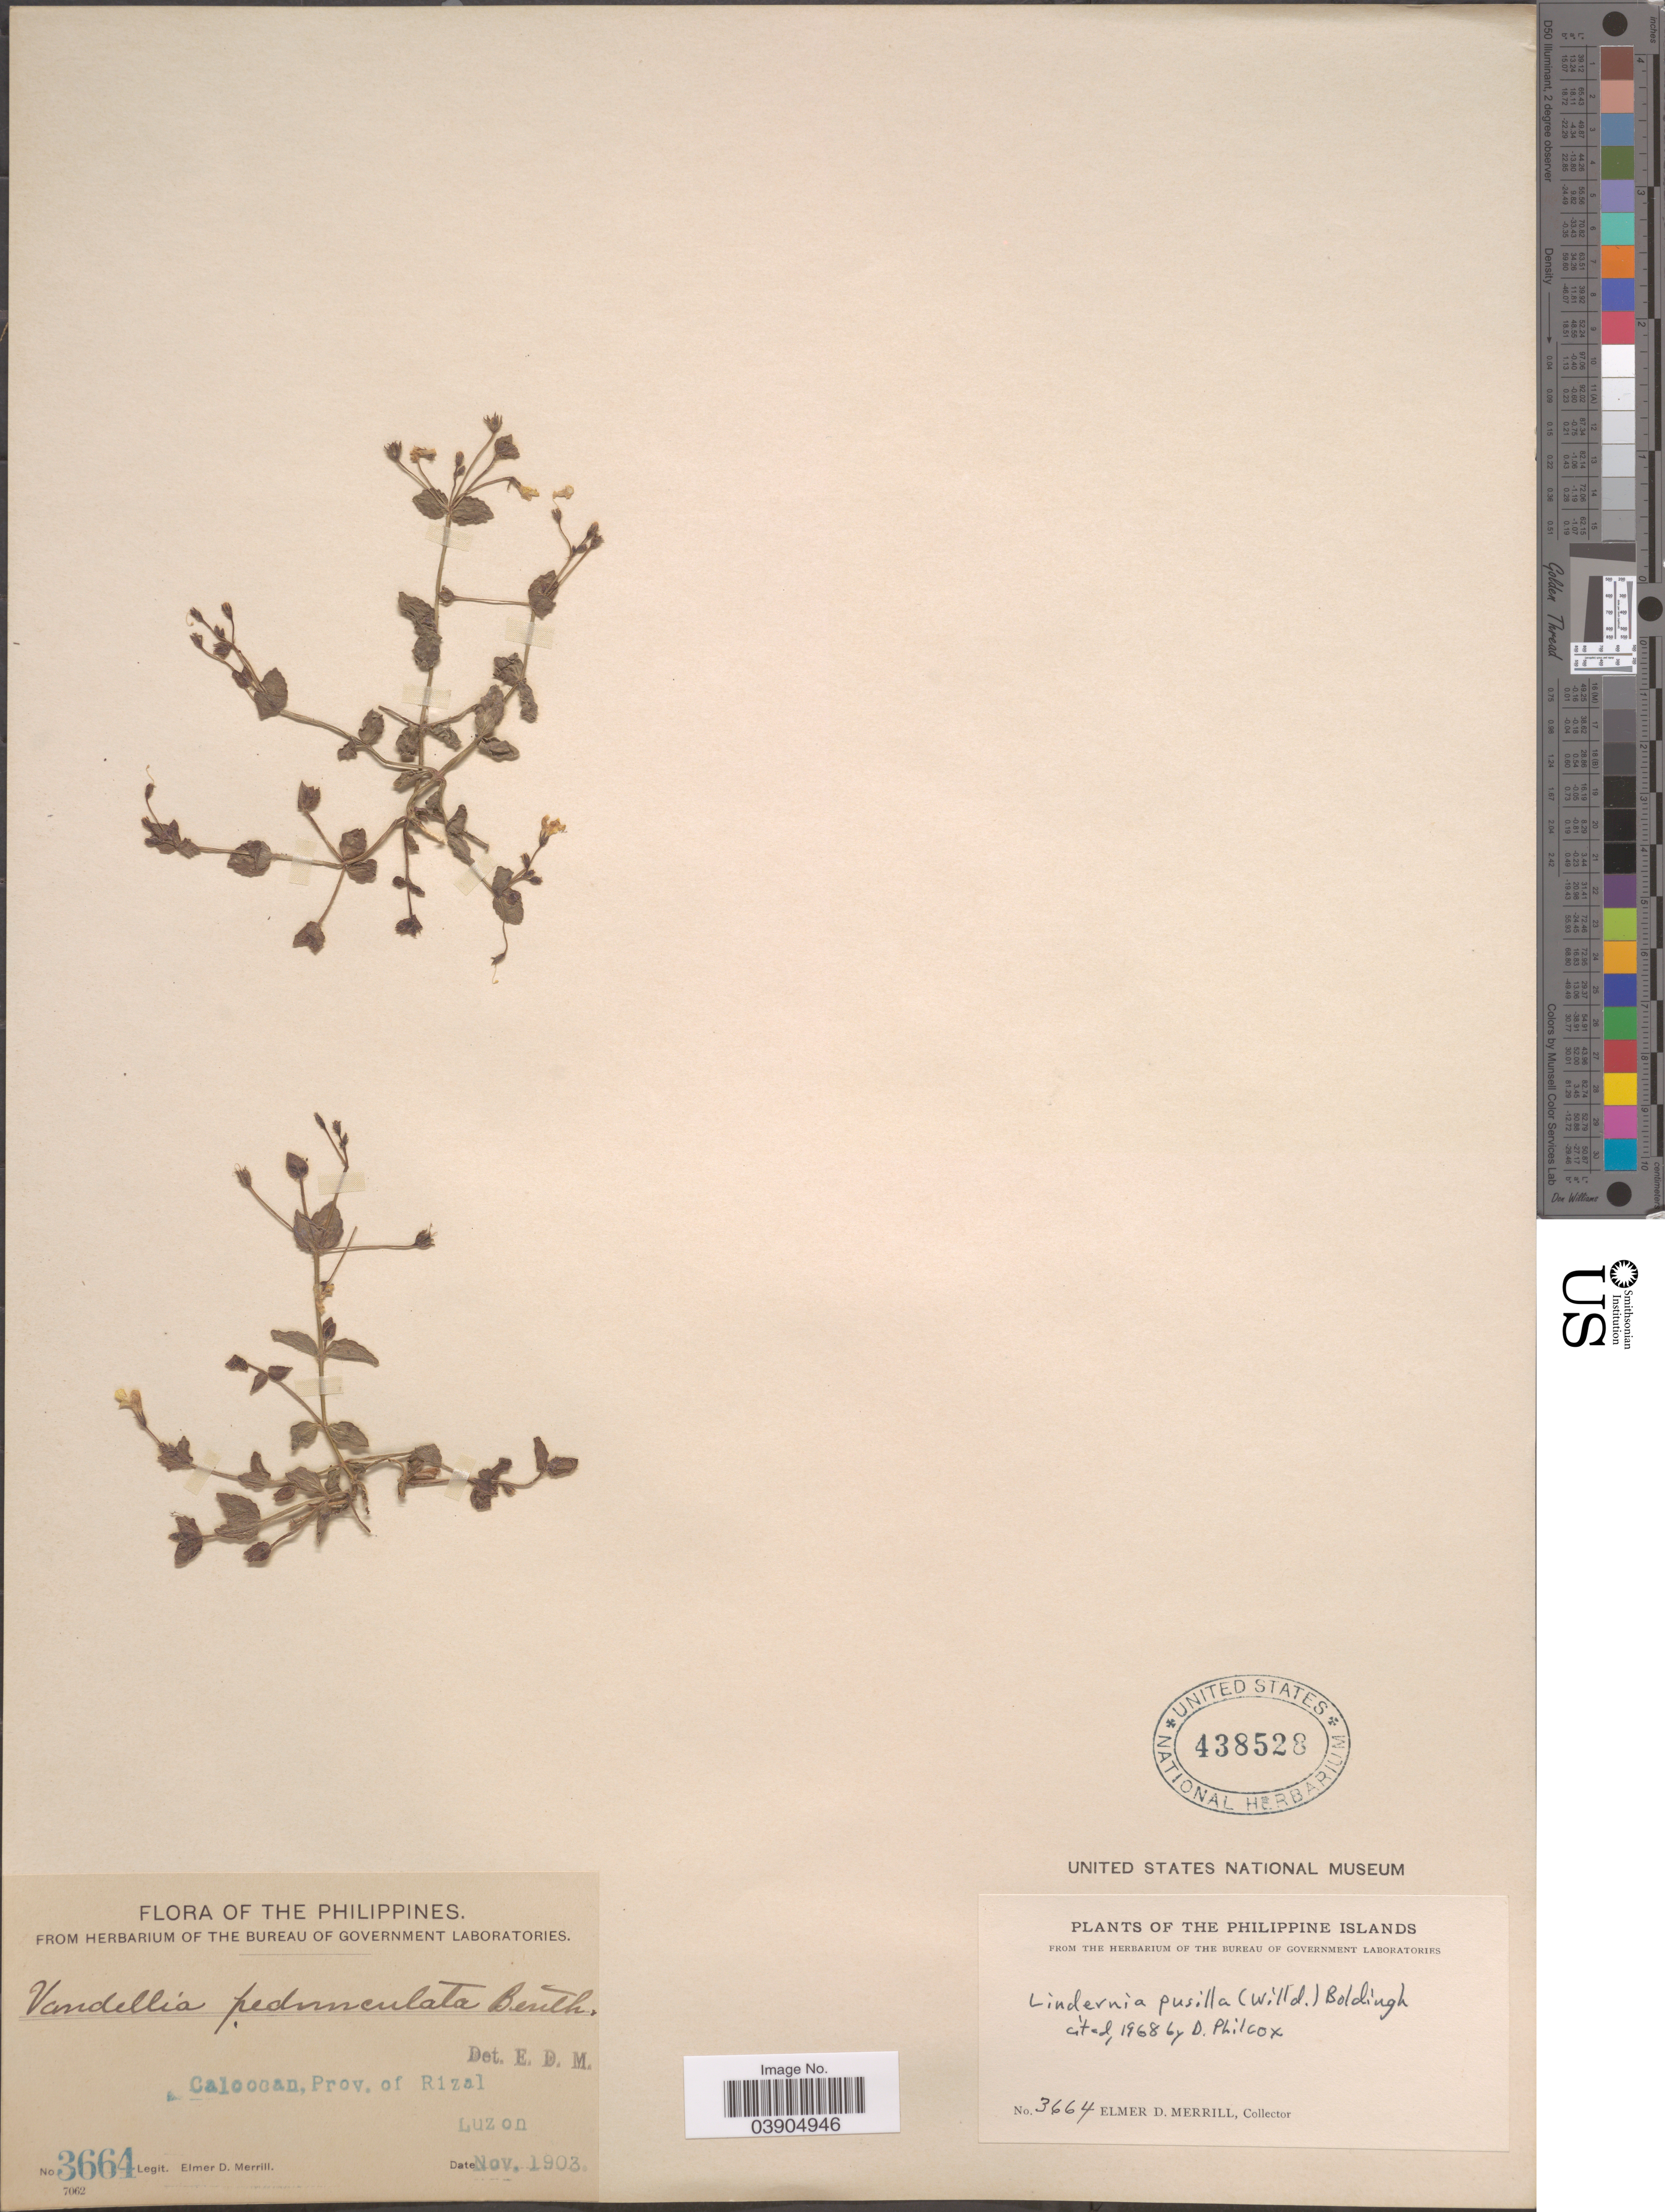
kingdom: Plantae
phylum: Tracheophyta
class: Magnoliopsida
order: Lamiales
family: Linderniaceae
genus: Lindernia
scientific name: Lindernia pusilla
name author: (Willd.) Bold.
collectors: E. D. Merrill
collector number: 3664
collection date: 1903-11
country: Philippines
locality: Caloocan, Prov. of Rizal. Luzon.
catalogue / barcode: US 438528